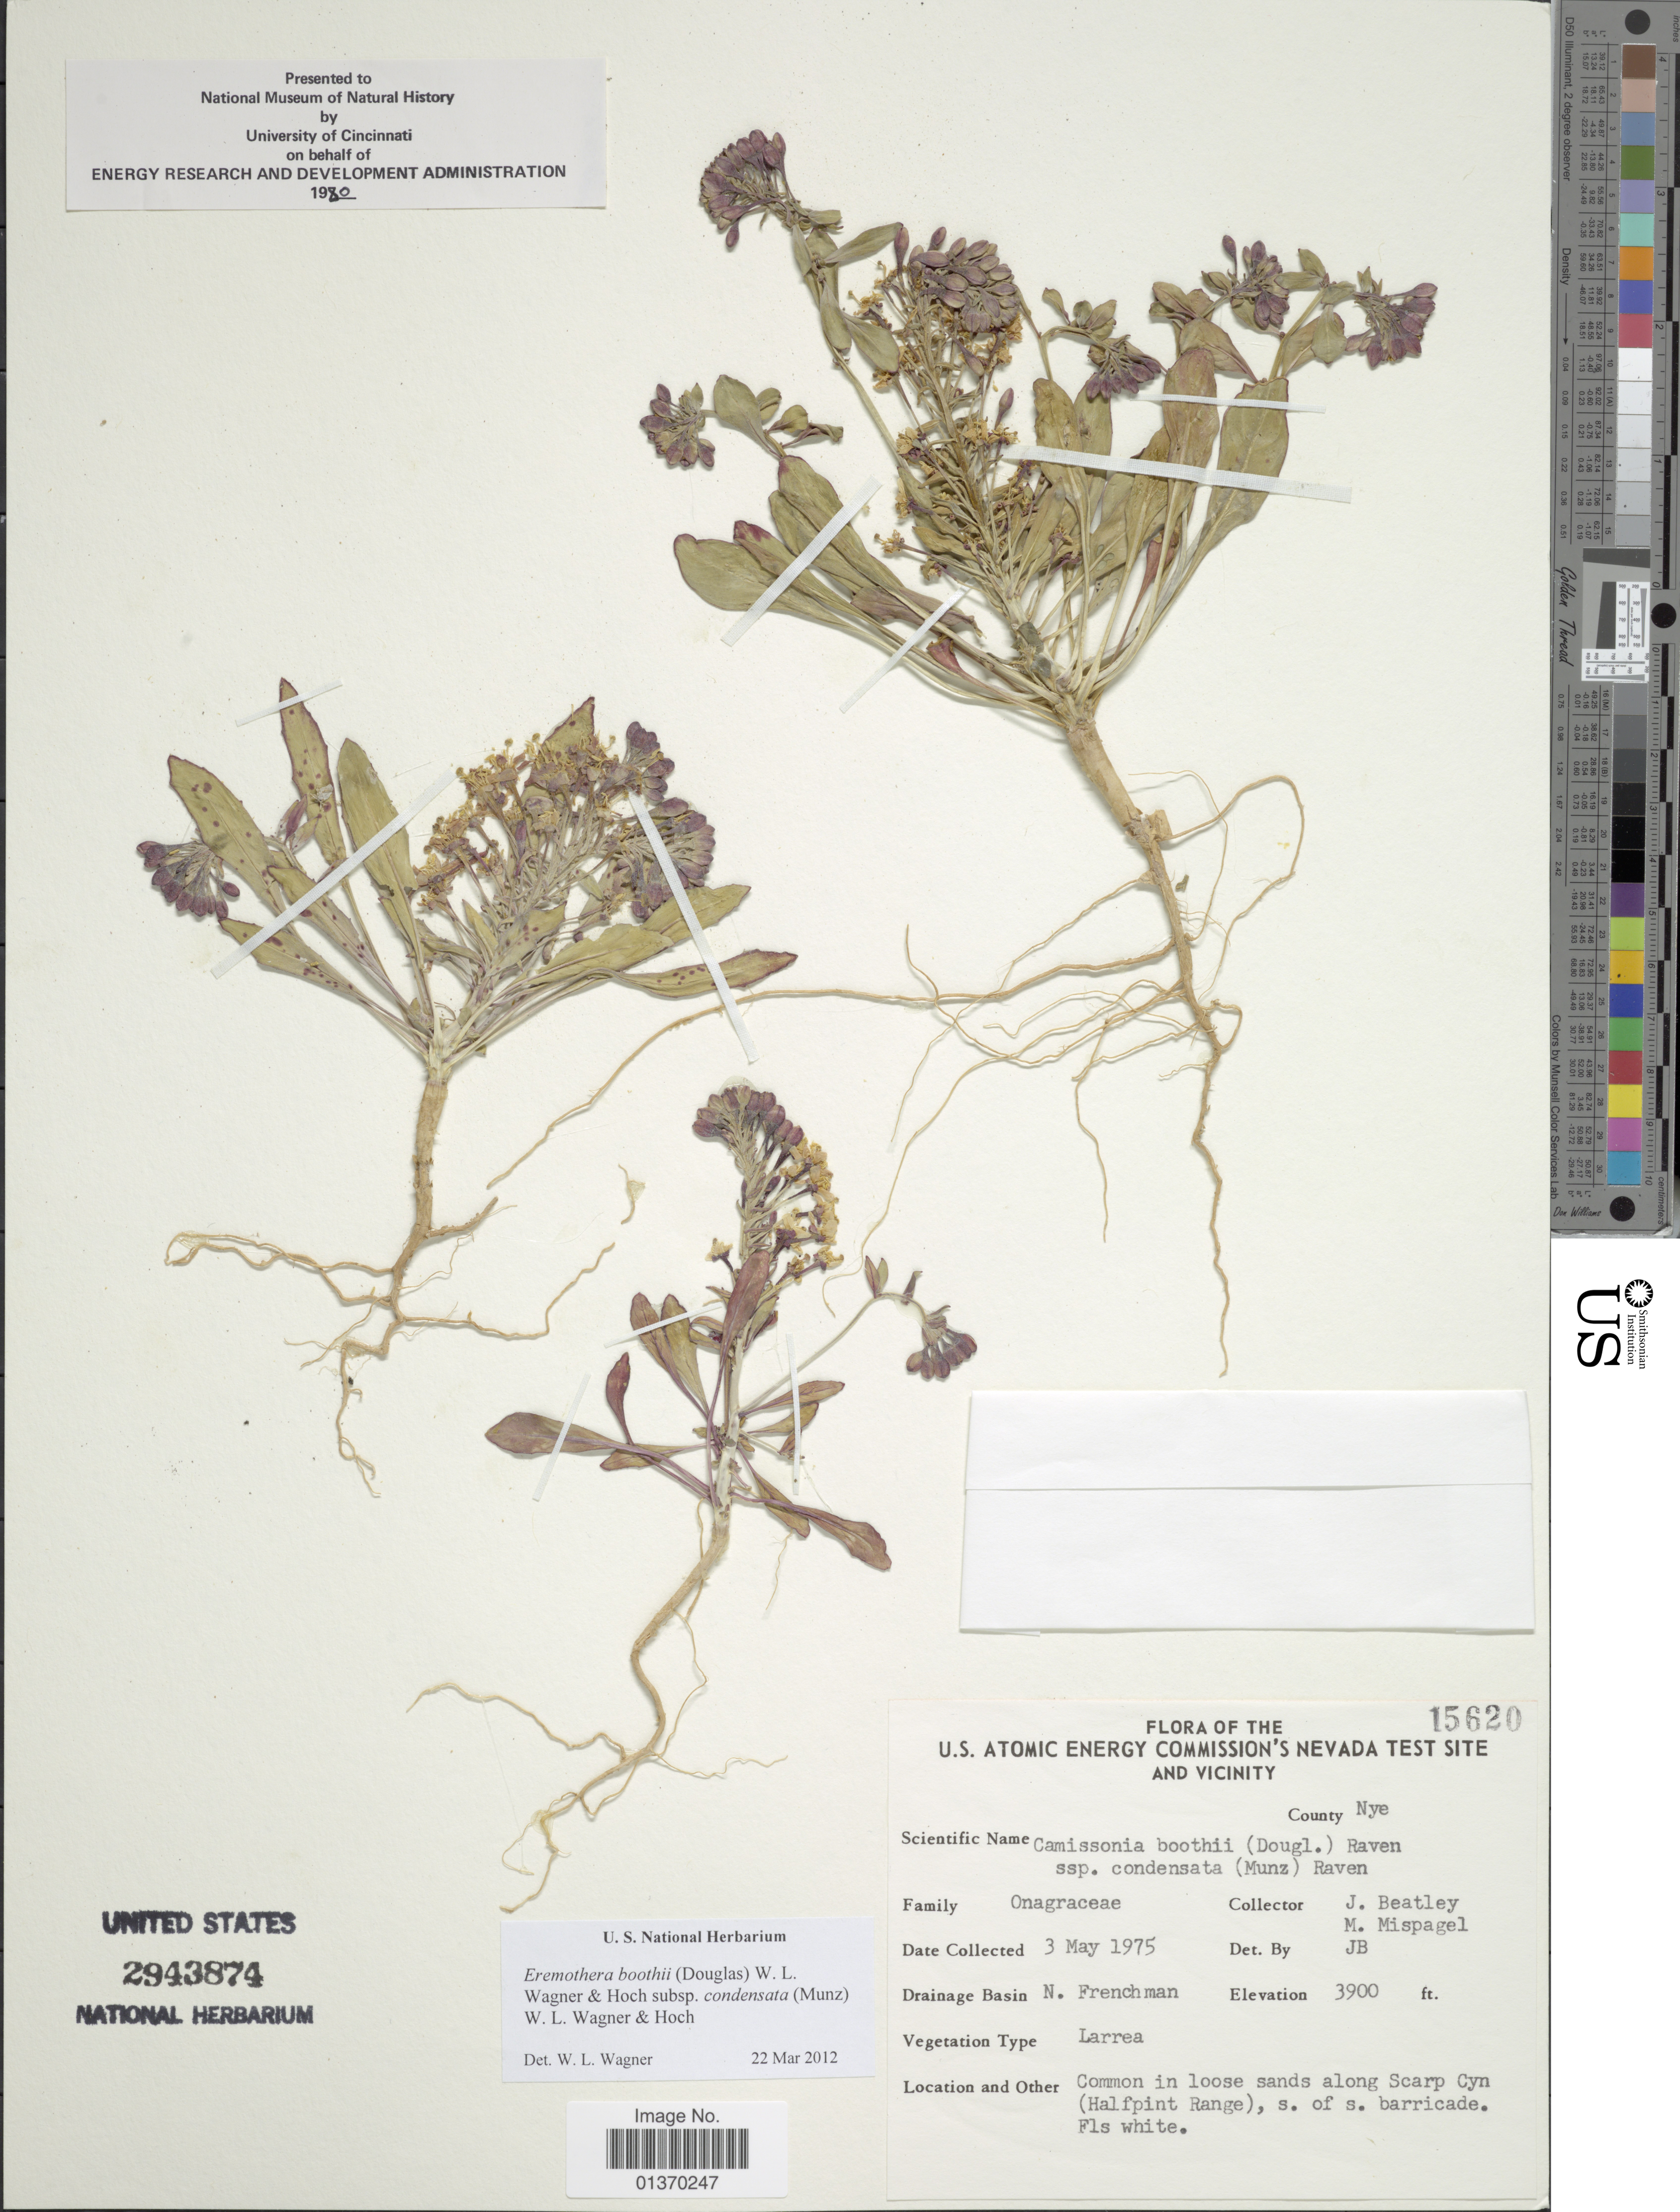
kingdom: Plantae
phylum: Tracheophyta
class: Magnoliopsida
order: Myrtales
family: Onagraceae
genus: Eremothera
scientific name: Eremothera boothii subsp. condensata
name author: (Munz) W.L. Wagner & Hoch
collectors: J. C. Beatley & M. Mispagel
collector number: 15620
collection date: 1975-05-03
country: United States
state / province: Nevada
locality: U. S. Atomic Energy Commission's Nevada Test Site and Vicinity, N. Frenchman, along Scarp Cyn (Halfpint Range), s. of s. barricade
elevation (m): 1189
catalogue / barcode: US 2943874